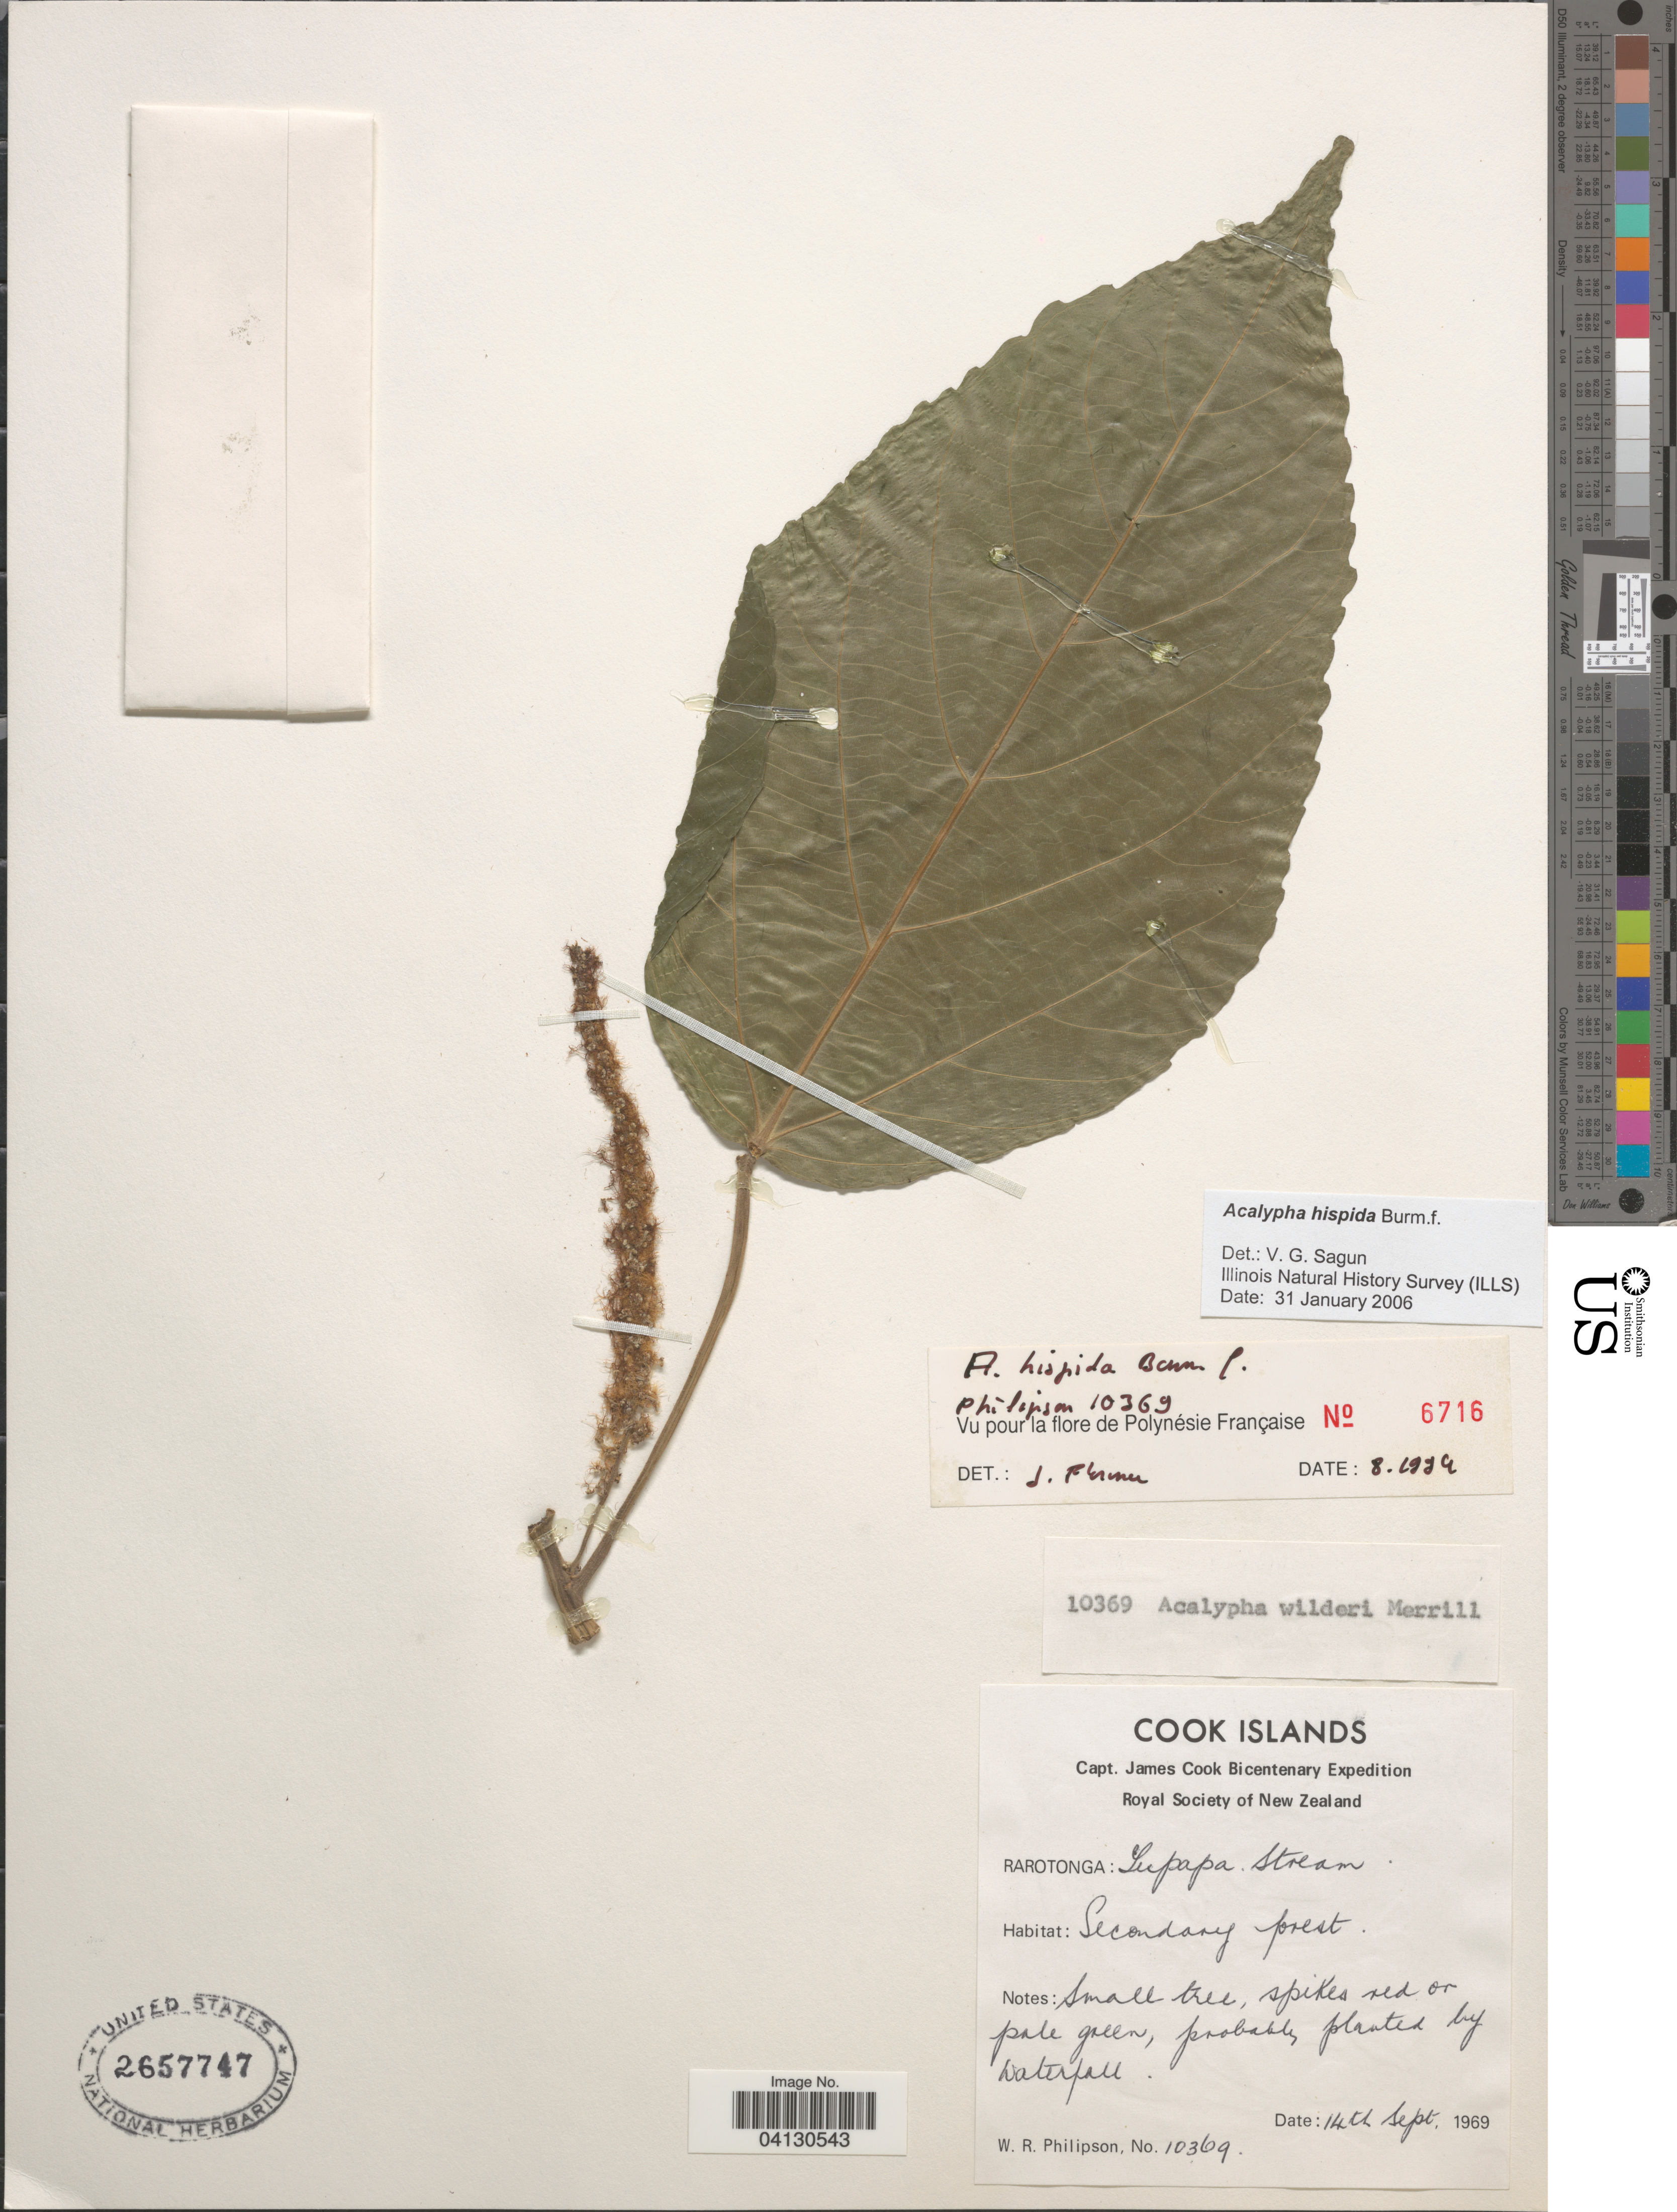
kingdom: Plantae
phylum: Tracheophyta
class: Magnoliopsida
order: Malpighiales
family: Euphorbiaceae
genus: Acalypha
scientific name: Acalypha hispida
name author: Burm. f.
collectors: W. R. Philipson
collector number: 10369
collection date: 1969-09-14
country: Cook Islands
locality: Capt. James Cook Bicentenary Expedition. Probably planted by waterfall.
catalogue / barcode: US 2657747